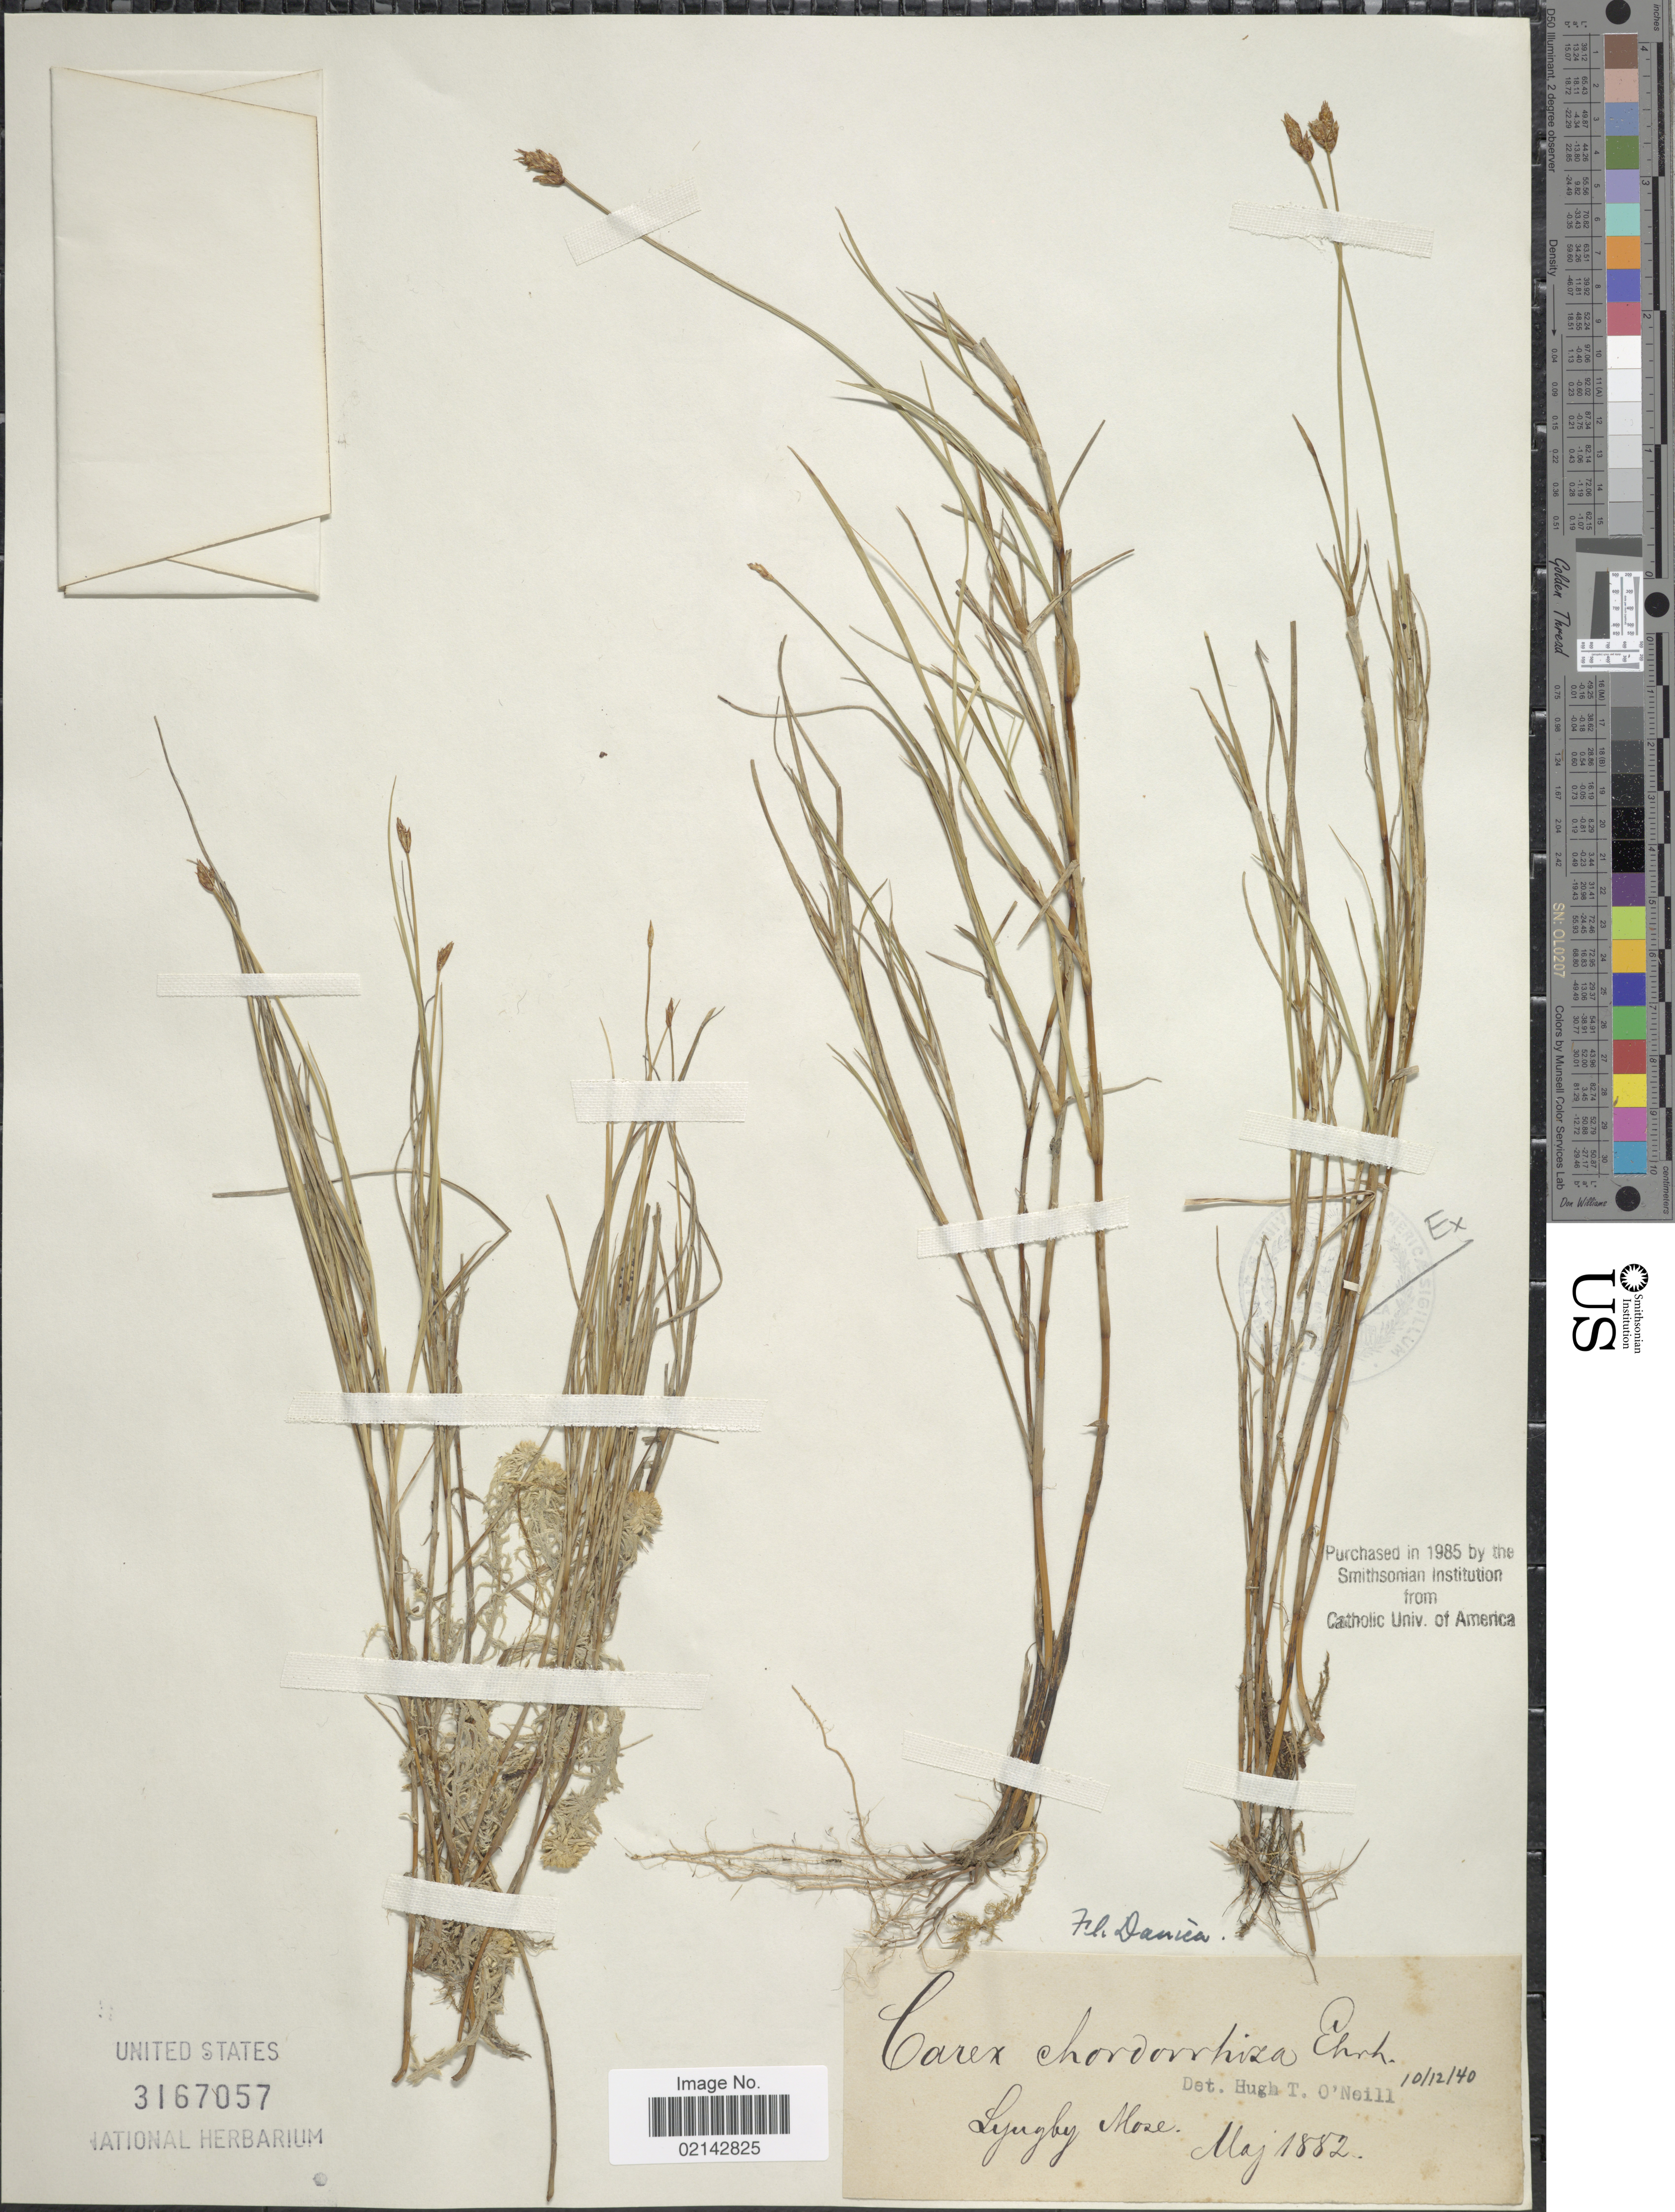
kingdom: Plantae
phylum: Tracheophyta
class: Liliopsida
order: Poales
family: Cyperaceae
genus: Carex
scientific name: Carex chordorrhiza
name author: L. f.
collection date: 1882-05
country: Denmark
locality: Danica, Lyngby Mose.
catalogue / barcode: US 3167057